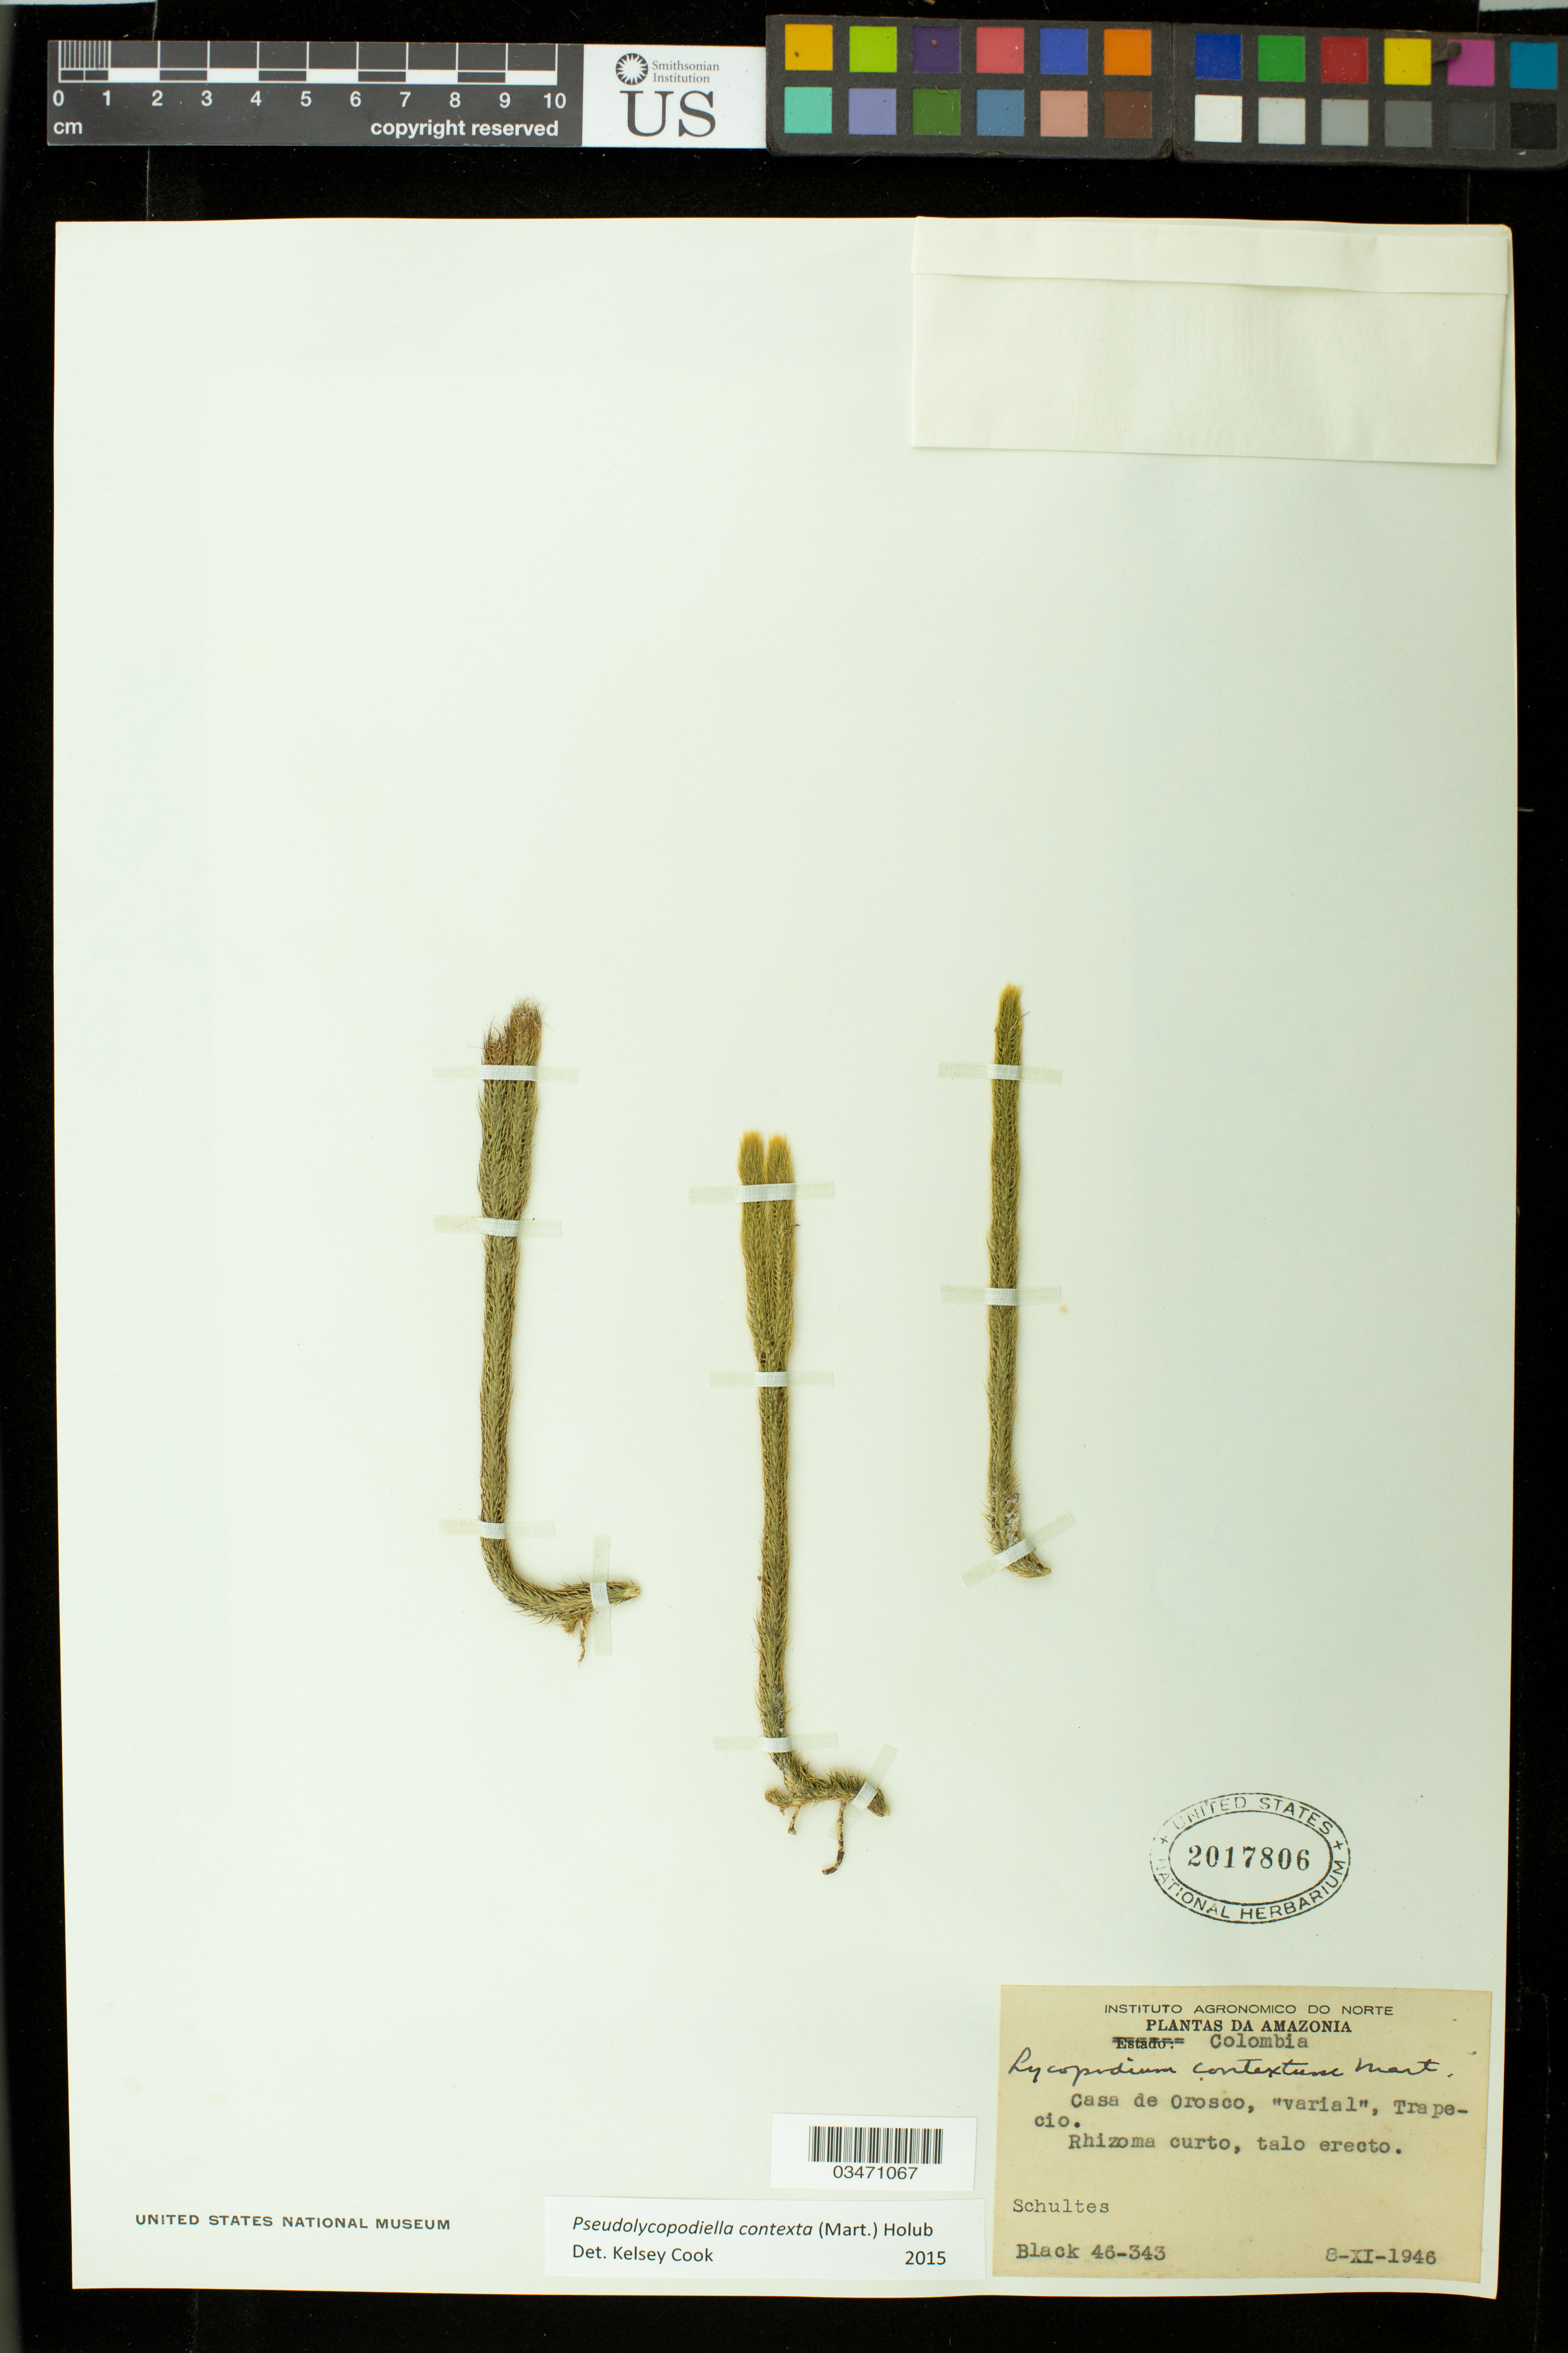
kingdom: Plantae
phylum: Tracheophyta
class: Lycopodiopsida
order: Lycopodiales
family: Lycopodiaceae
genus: Pseudolycopodiella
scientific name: Pseudolycopodiella contexta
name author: (C. Mart.) Holub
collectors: -- Schultes & -- Black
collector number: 46-343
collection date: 1946-11-08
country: Colombia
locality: Casa de Orosco, "varial", Trapecio.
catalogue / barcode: US 2017806